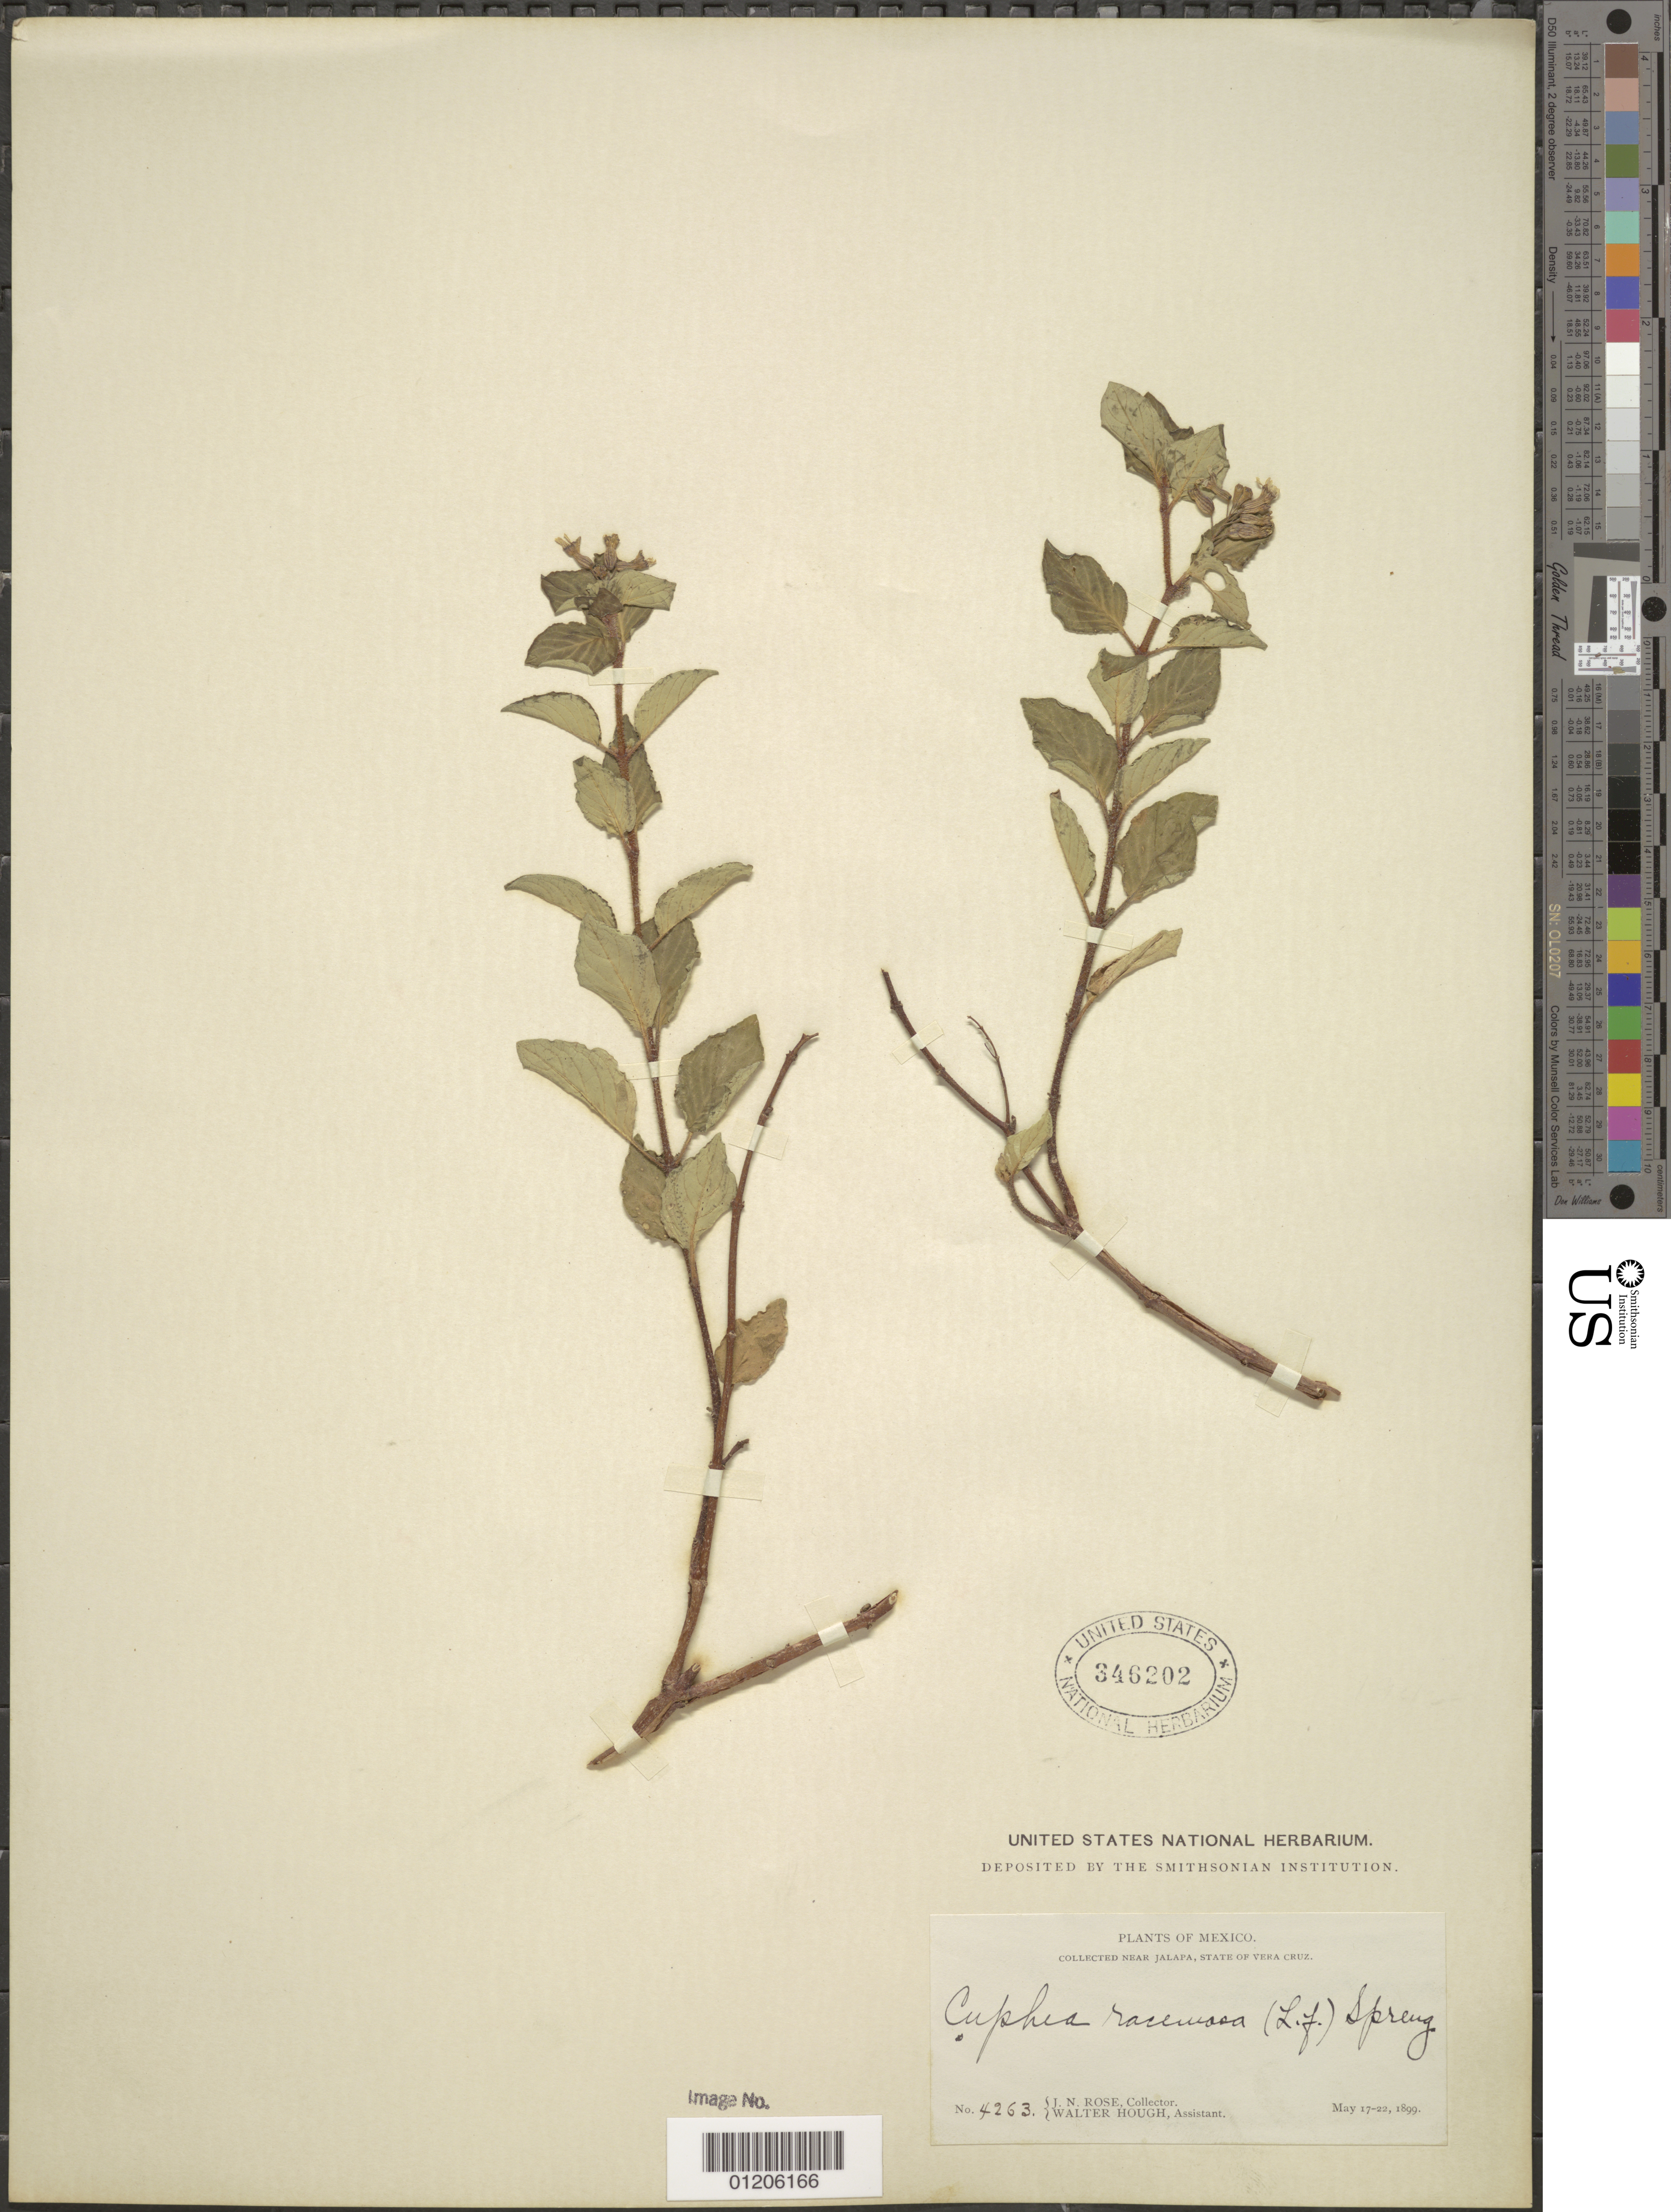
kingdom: Plantae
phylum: Tracheophyta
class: Magnoliopsida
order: Myrtales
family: Lythraceae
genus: Cuphea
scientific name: Cuphea racemosa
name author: (L. f.) Spreng.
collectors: J. N. Rose & W. Hough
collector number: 4263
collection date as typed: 17 May 1899 to 22 May 1899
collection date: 1899-05-17/1899-05-22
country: Mexico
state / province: Veracruz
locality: Near Jalapa, State of Veracruz.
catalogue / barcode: US 346202